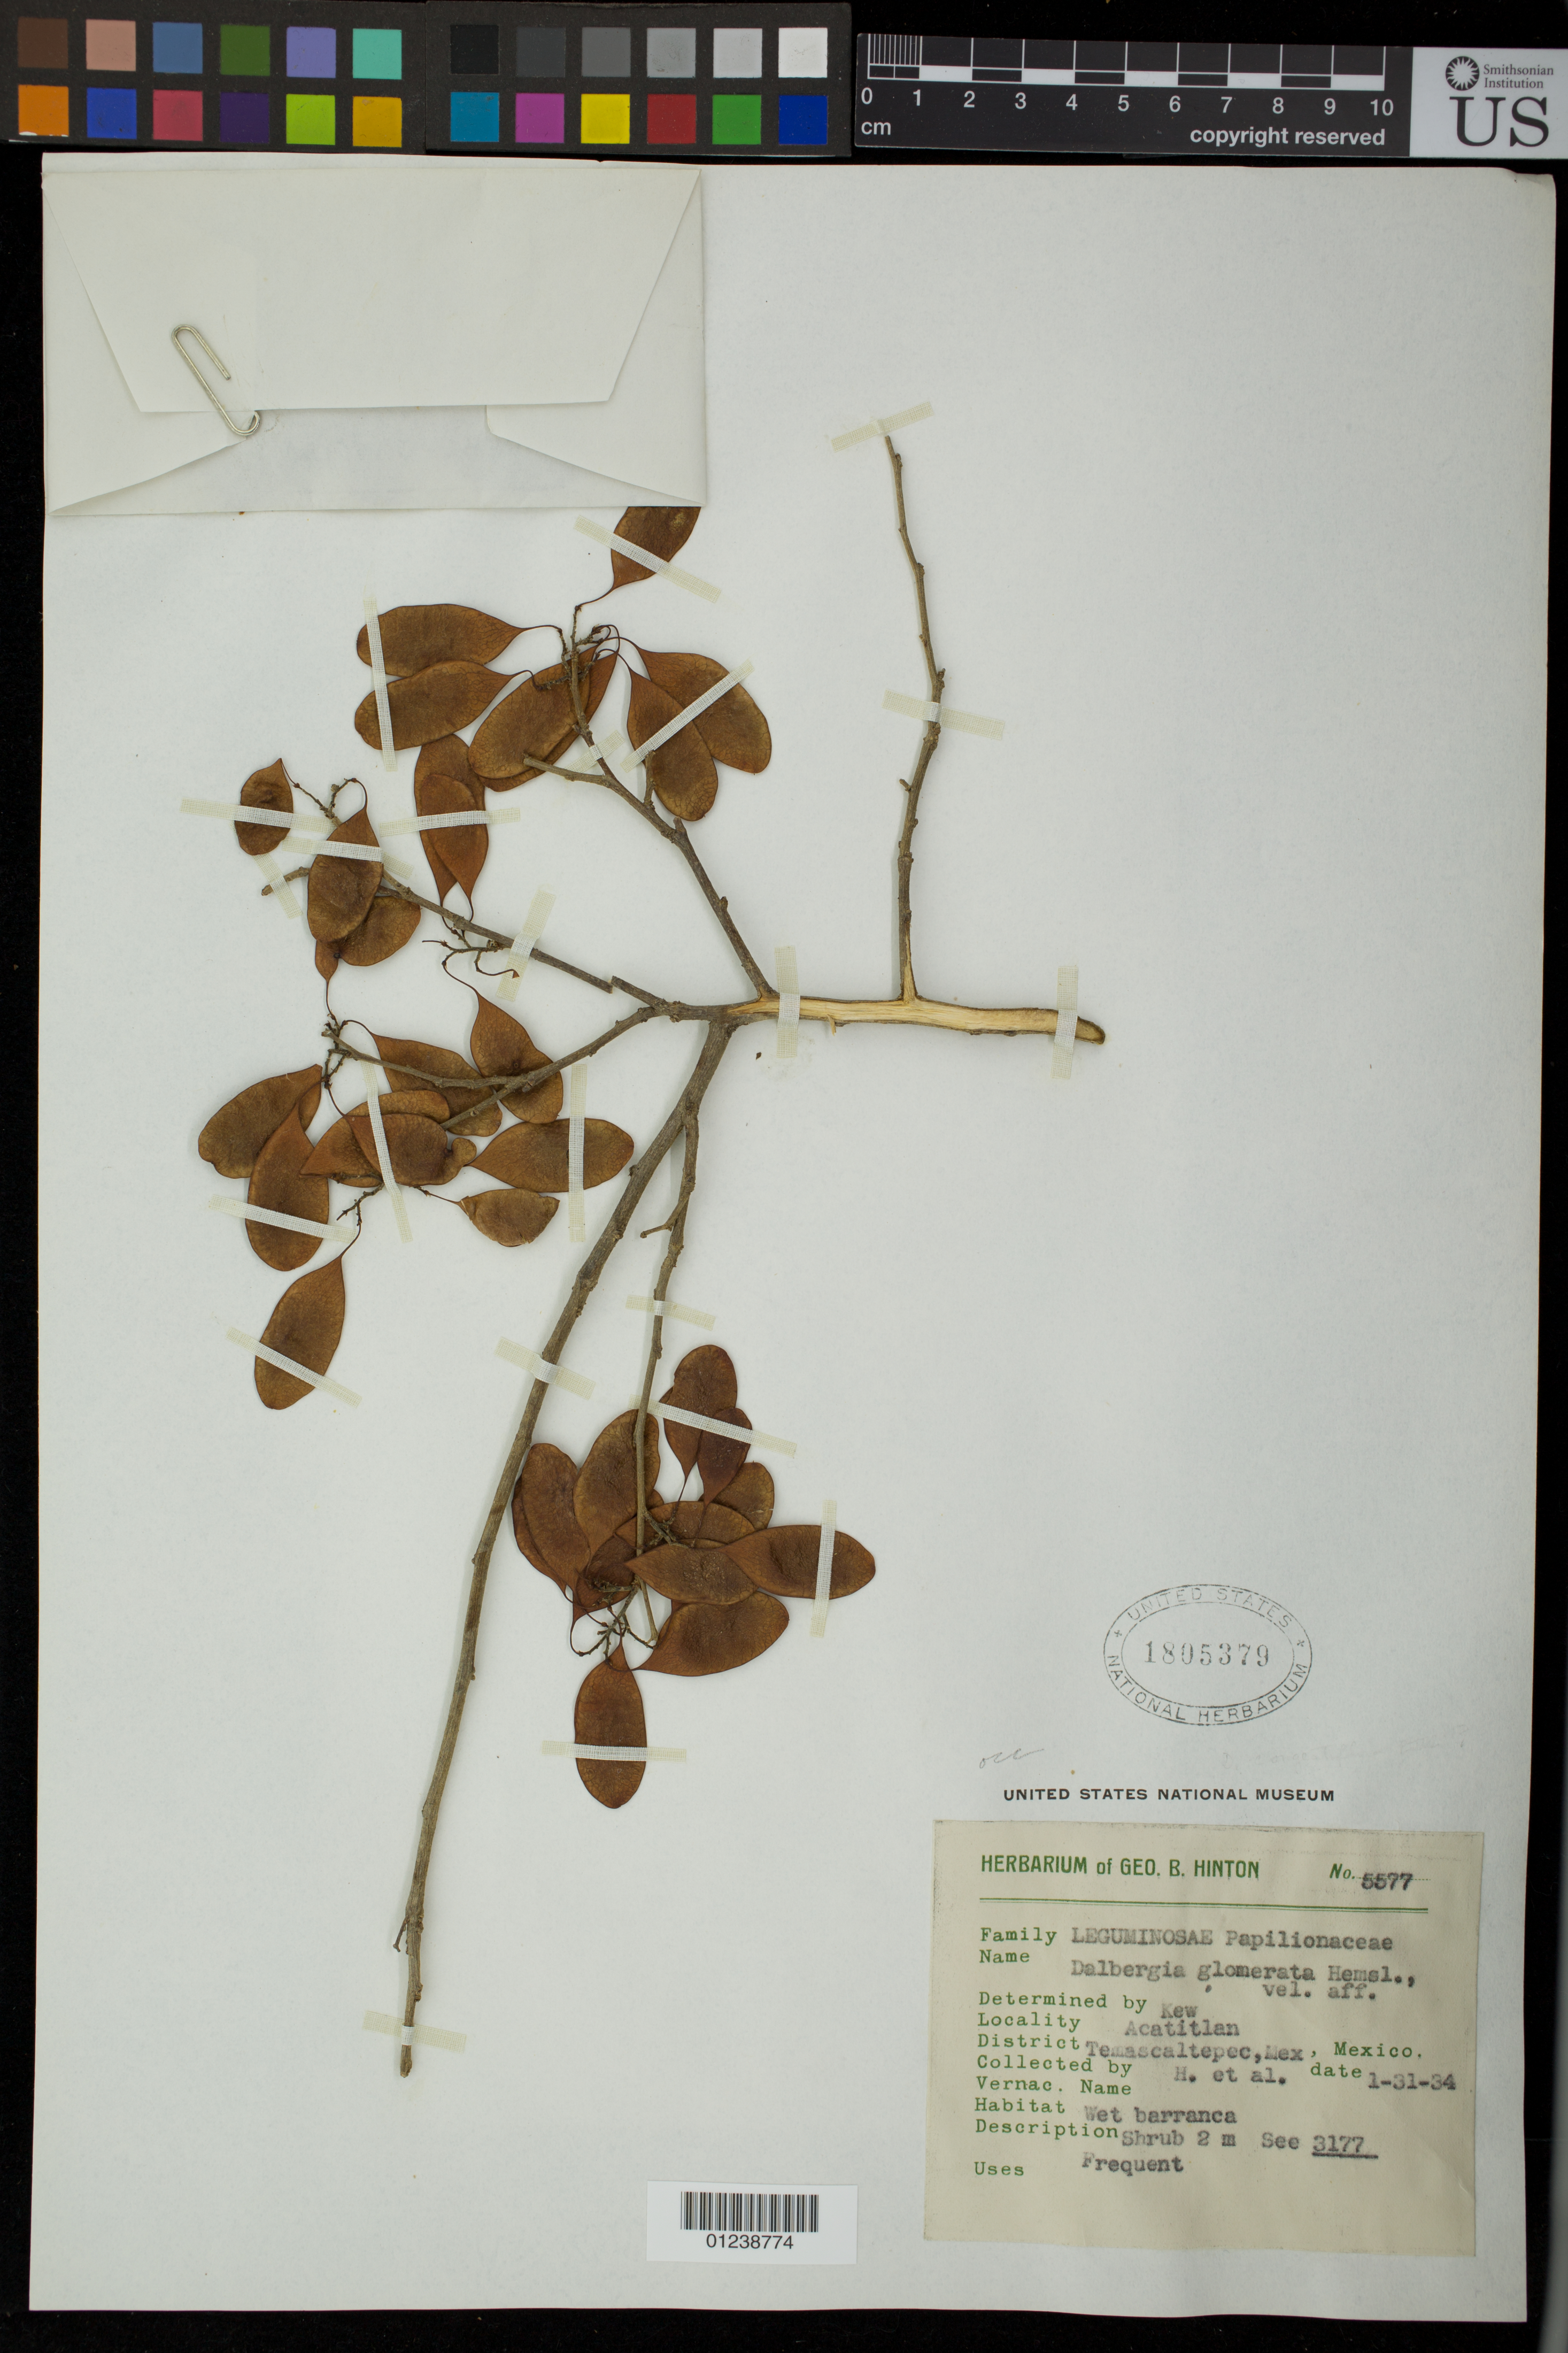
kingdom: Plantae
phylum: Tracheophyta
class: Magnoliopsida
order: Fabales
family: Fabaceae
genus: Dalbergia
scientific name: Dalbergia sp.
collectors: G. B. Hinton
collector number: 5577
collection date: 1934-01-31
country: Mexico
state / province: México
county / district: Temascaltepec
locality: Acatitlan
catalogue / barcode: US 1805379